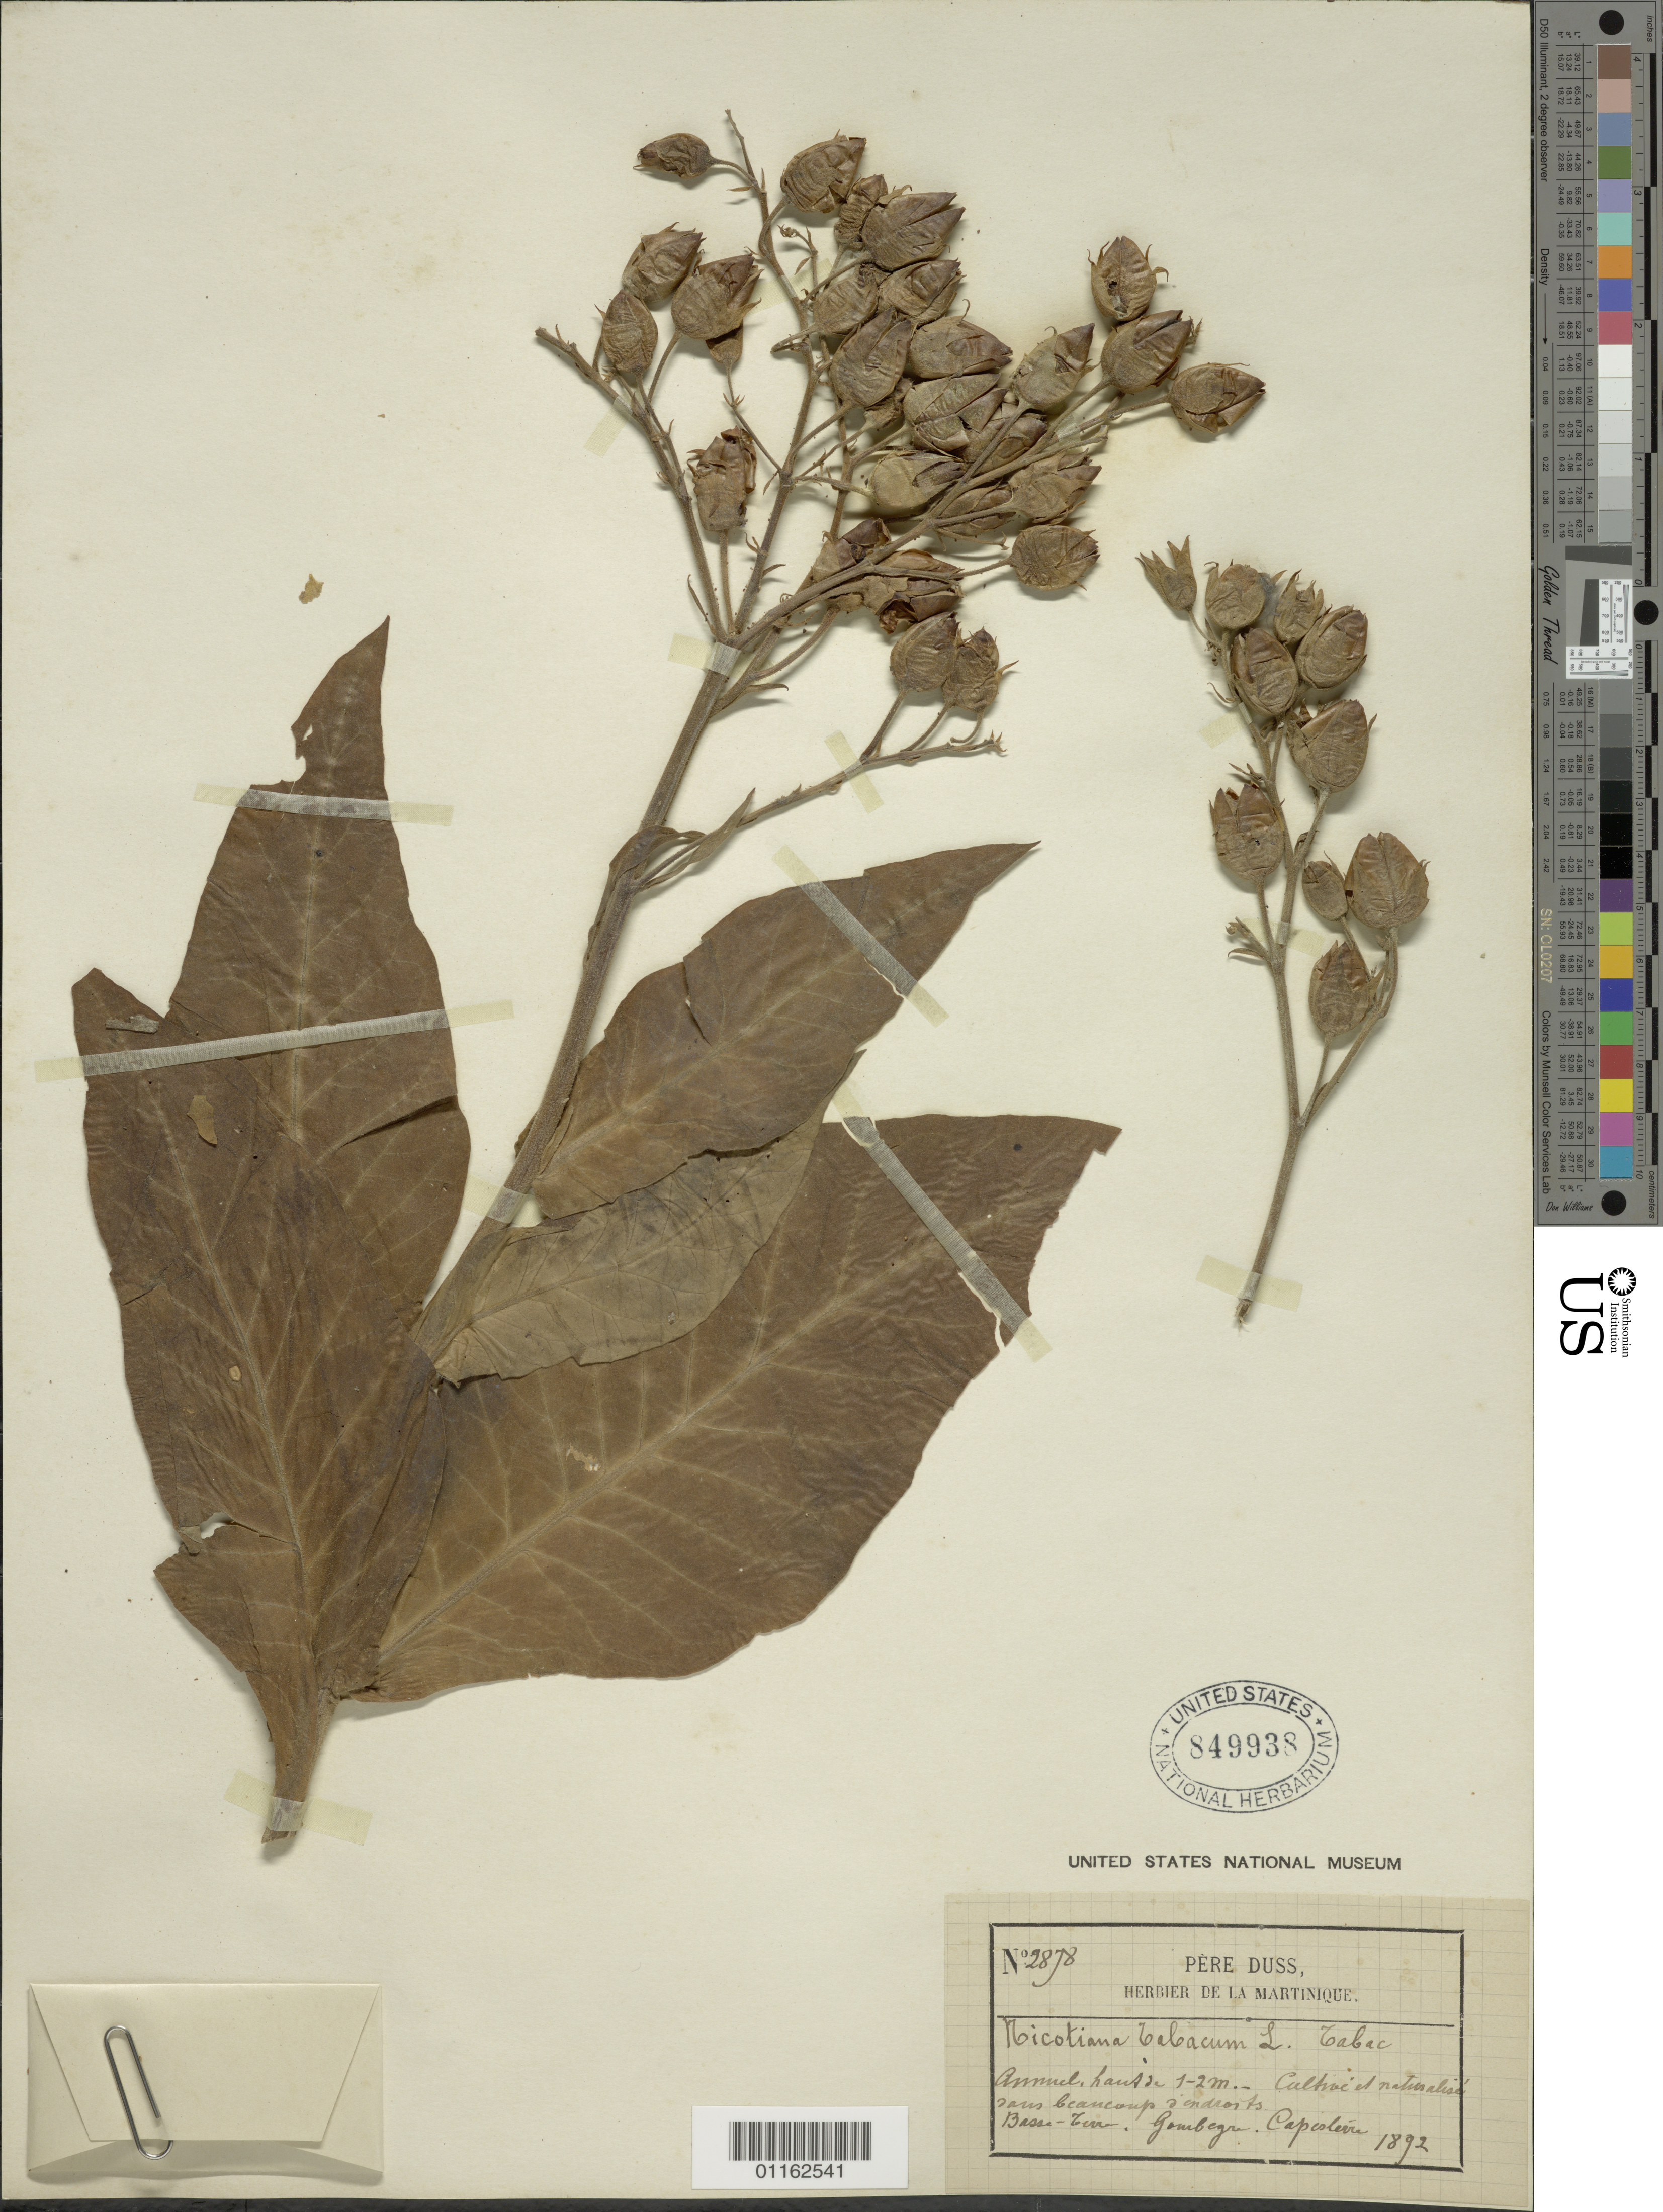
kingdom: Plantae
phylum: Tracheophyta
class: Magnoliopsida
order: Solanales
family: Solanaceae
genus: Nicotiana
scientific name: Nicotiana tabacum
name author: L.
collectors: Père Duss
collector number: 2878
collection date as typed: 1892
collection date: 1892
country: Martinique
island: Martinique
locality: basse terre gamberge capesterre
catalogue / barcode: US 849938